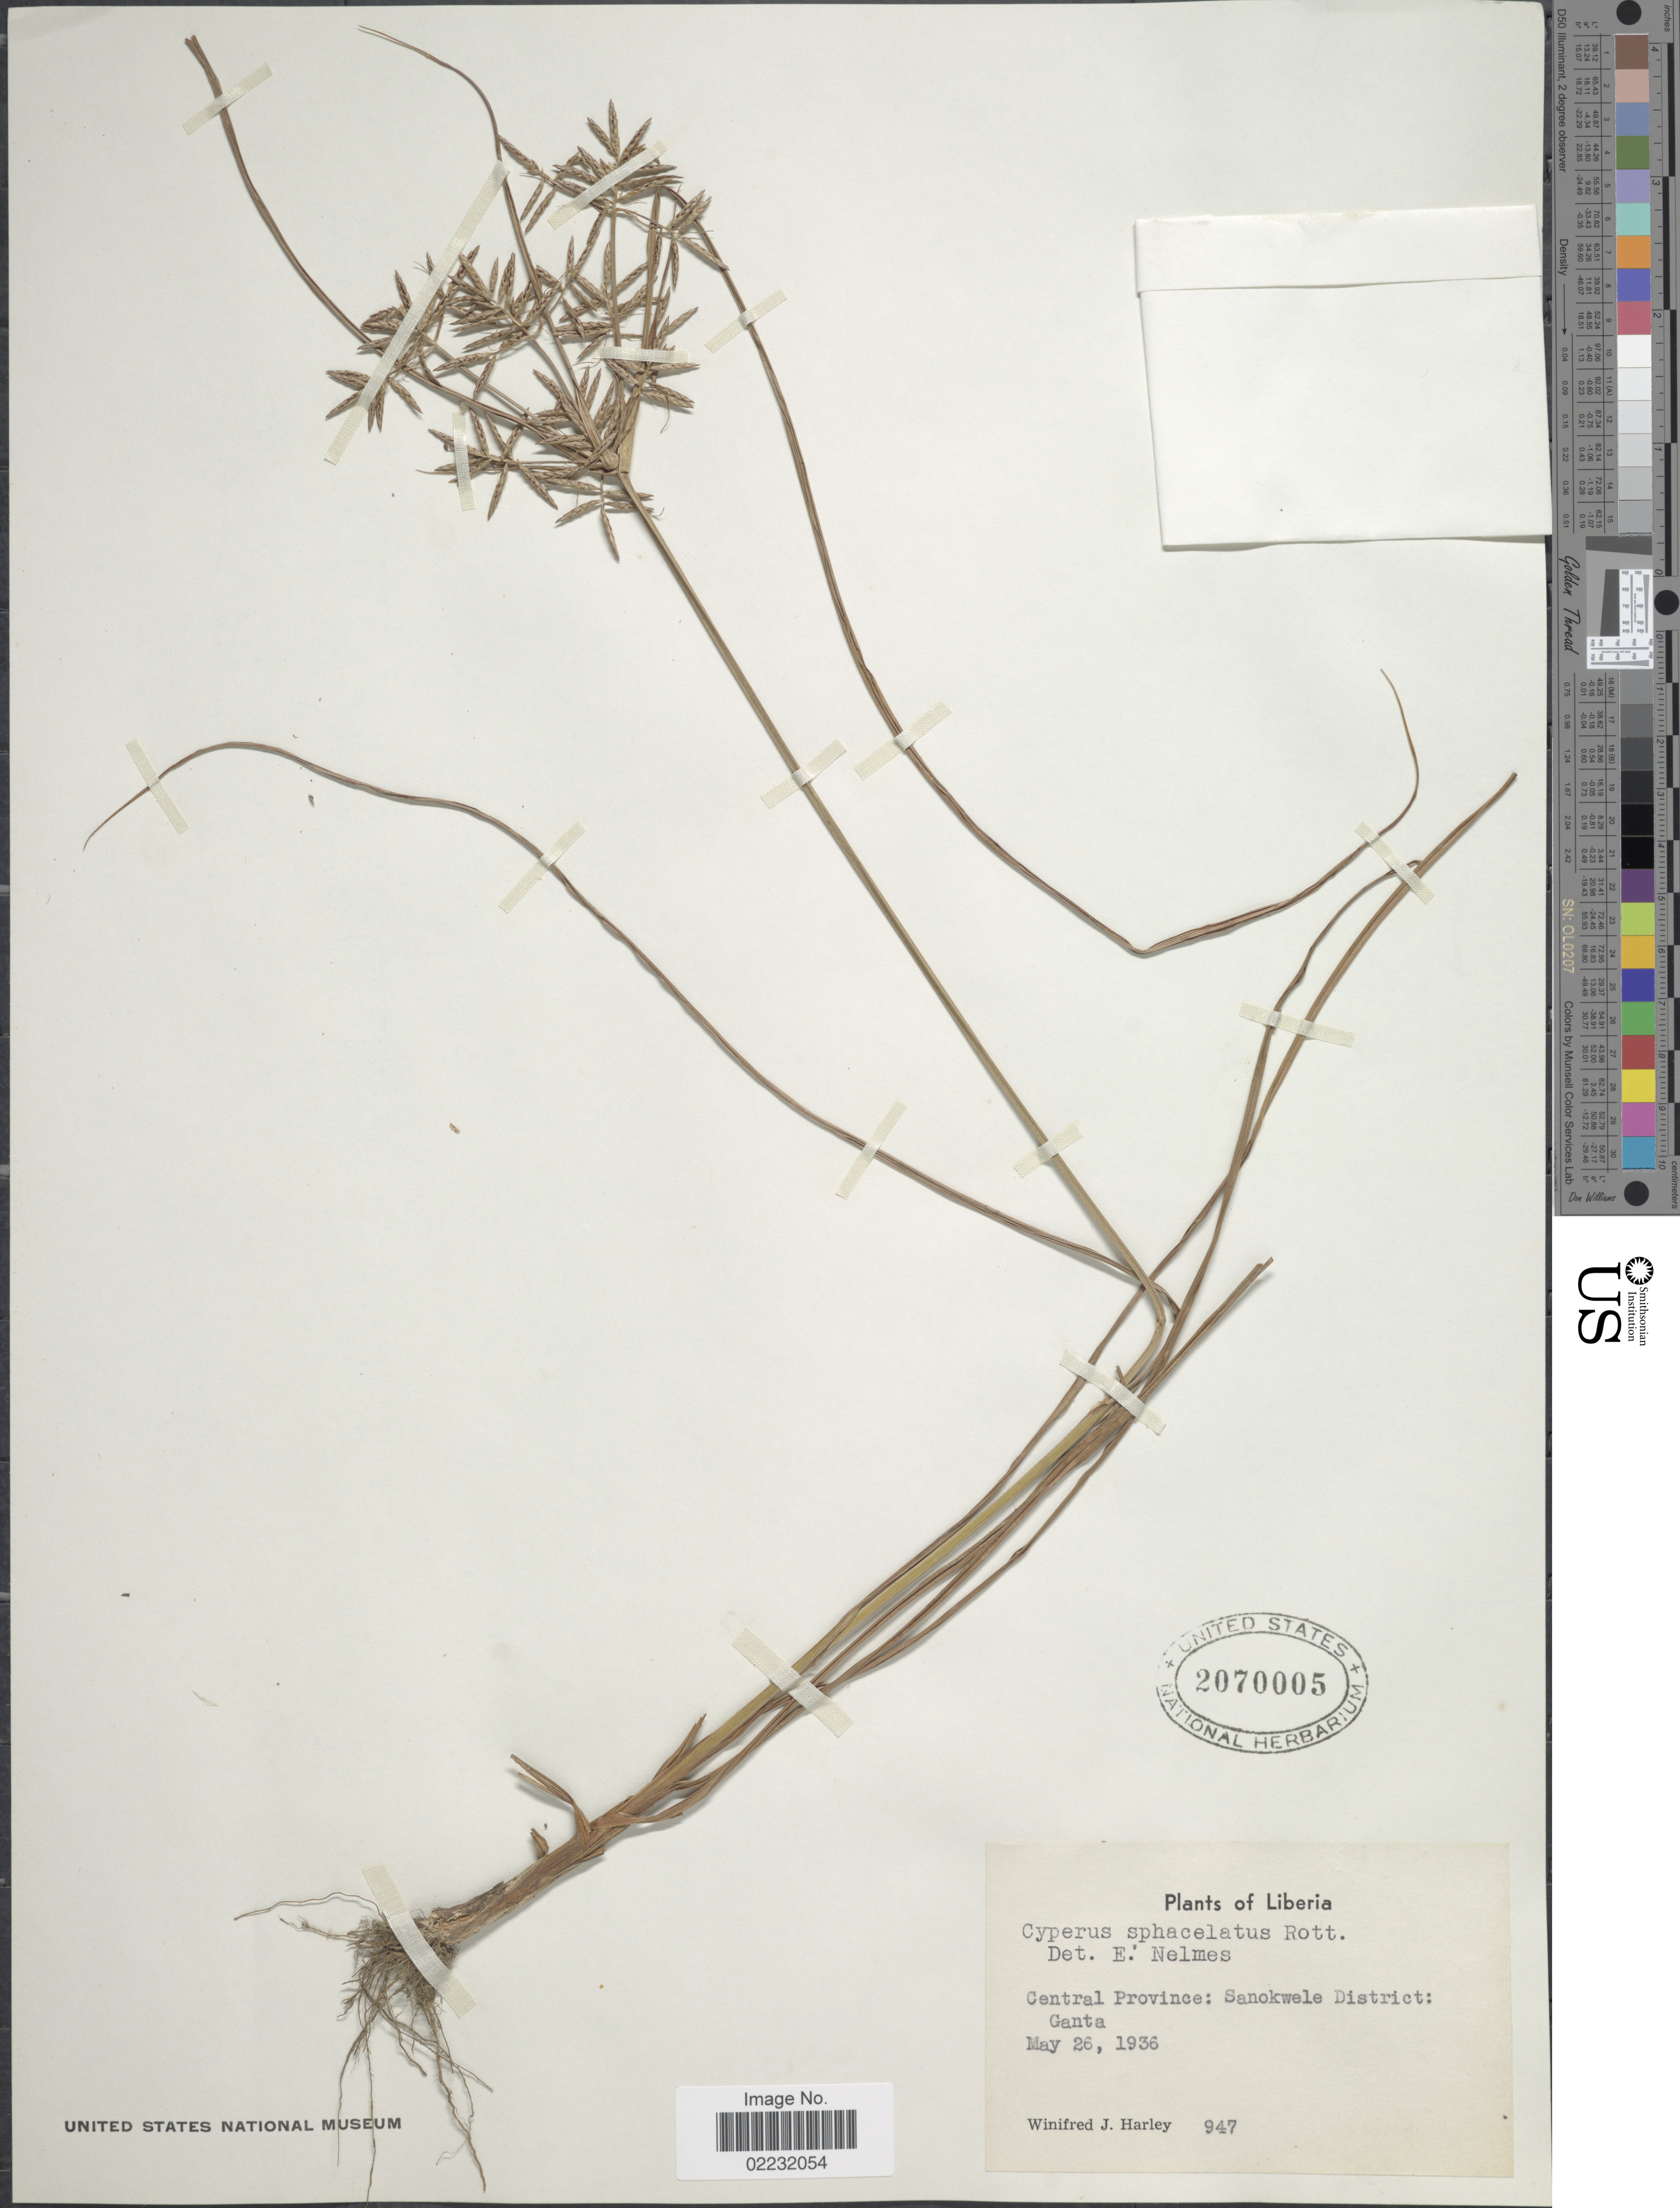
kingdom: Plantae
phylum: Tracheophyta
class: Liliopsida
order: Poales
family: Cyperaceae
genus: Cyperus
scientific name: Cyperus sphacelatus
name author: Rottb.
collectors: W. Harley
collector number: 947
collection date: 1936-05-26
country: Liberia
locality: Central Province: Sanokwele District, Ganta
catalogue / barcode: US 2070005